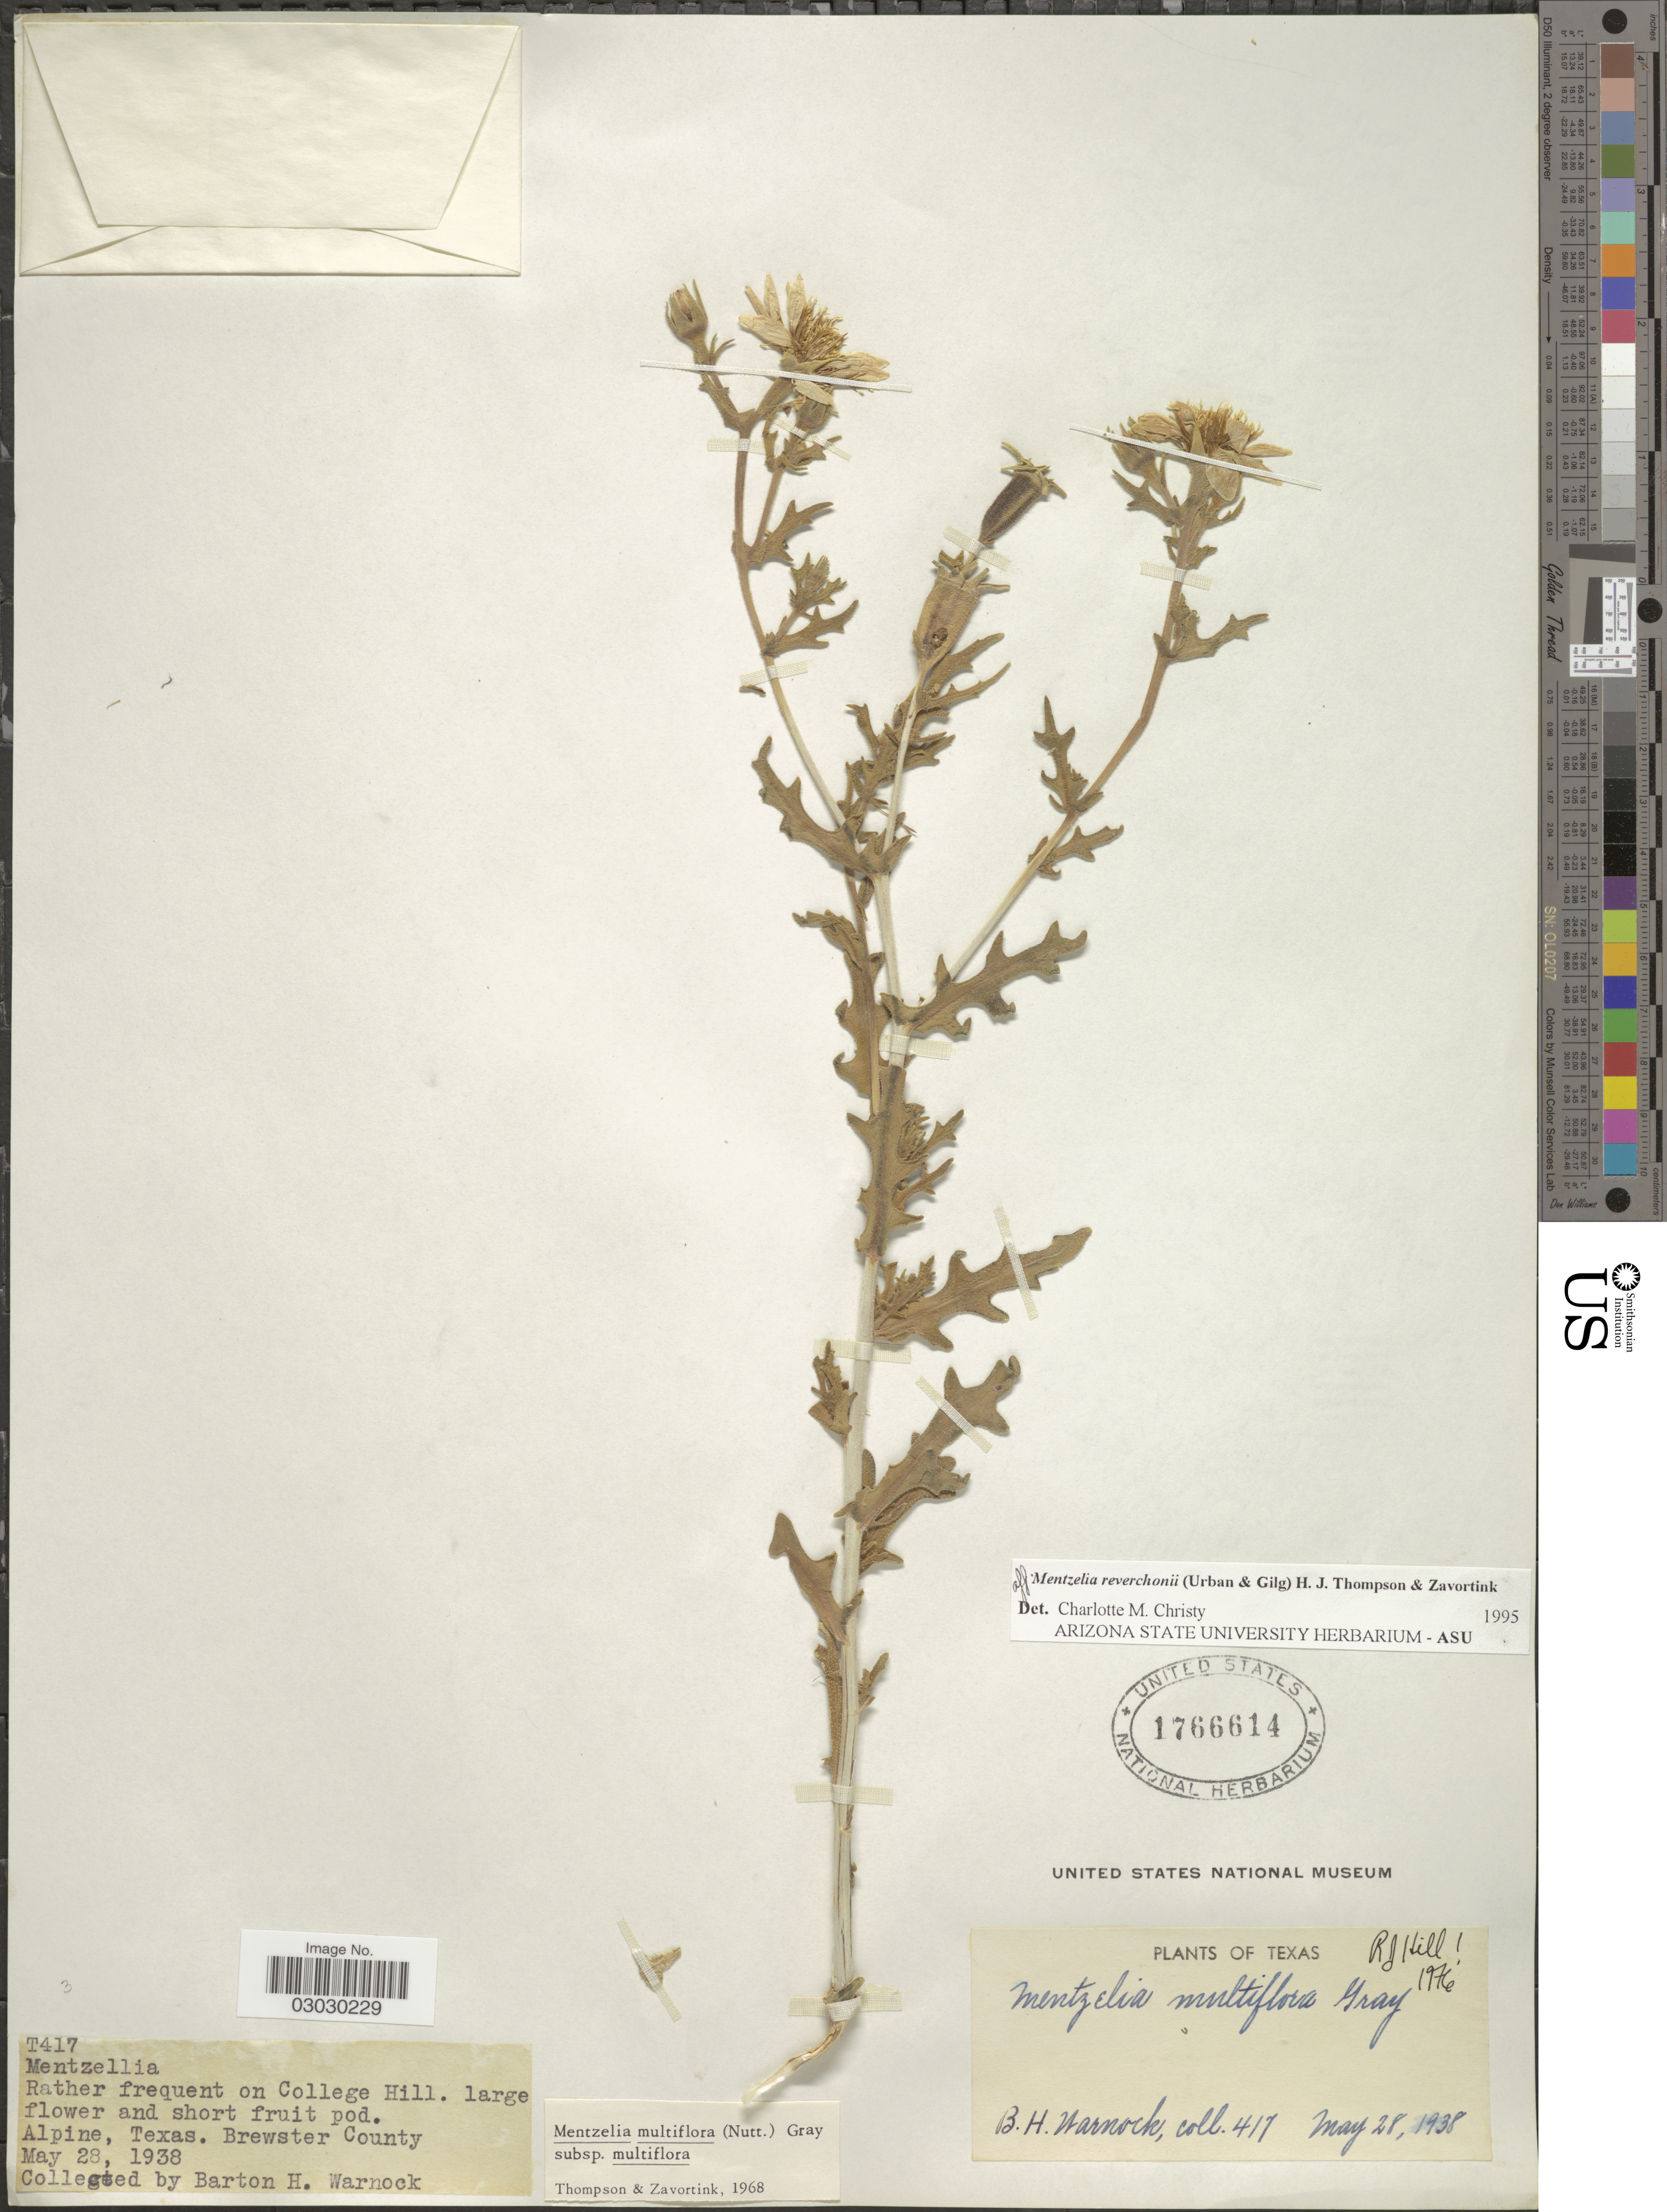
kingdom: Plantae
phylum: Tracheophyta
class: Magnoliopsida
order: Cornales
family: Loasaceae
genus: Mentzelia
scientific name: Mentzelia reverchonii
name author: (Urb.) H.J. Thomps. & Zavort.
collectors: B. H. Warnock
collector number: T417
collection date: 1938-05-28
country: United States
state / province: Texas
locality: Alpine, Texas, Brewster County.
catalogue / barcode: US 1766614